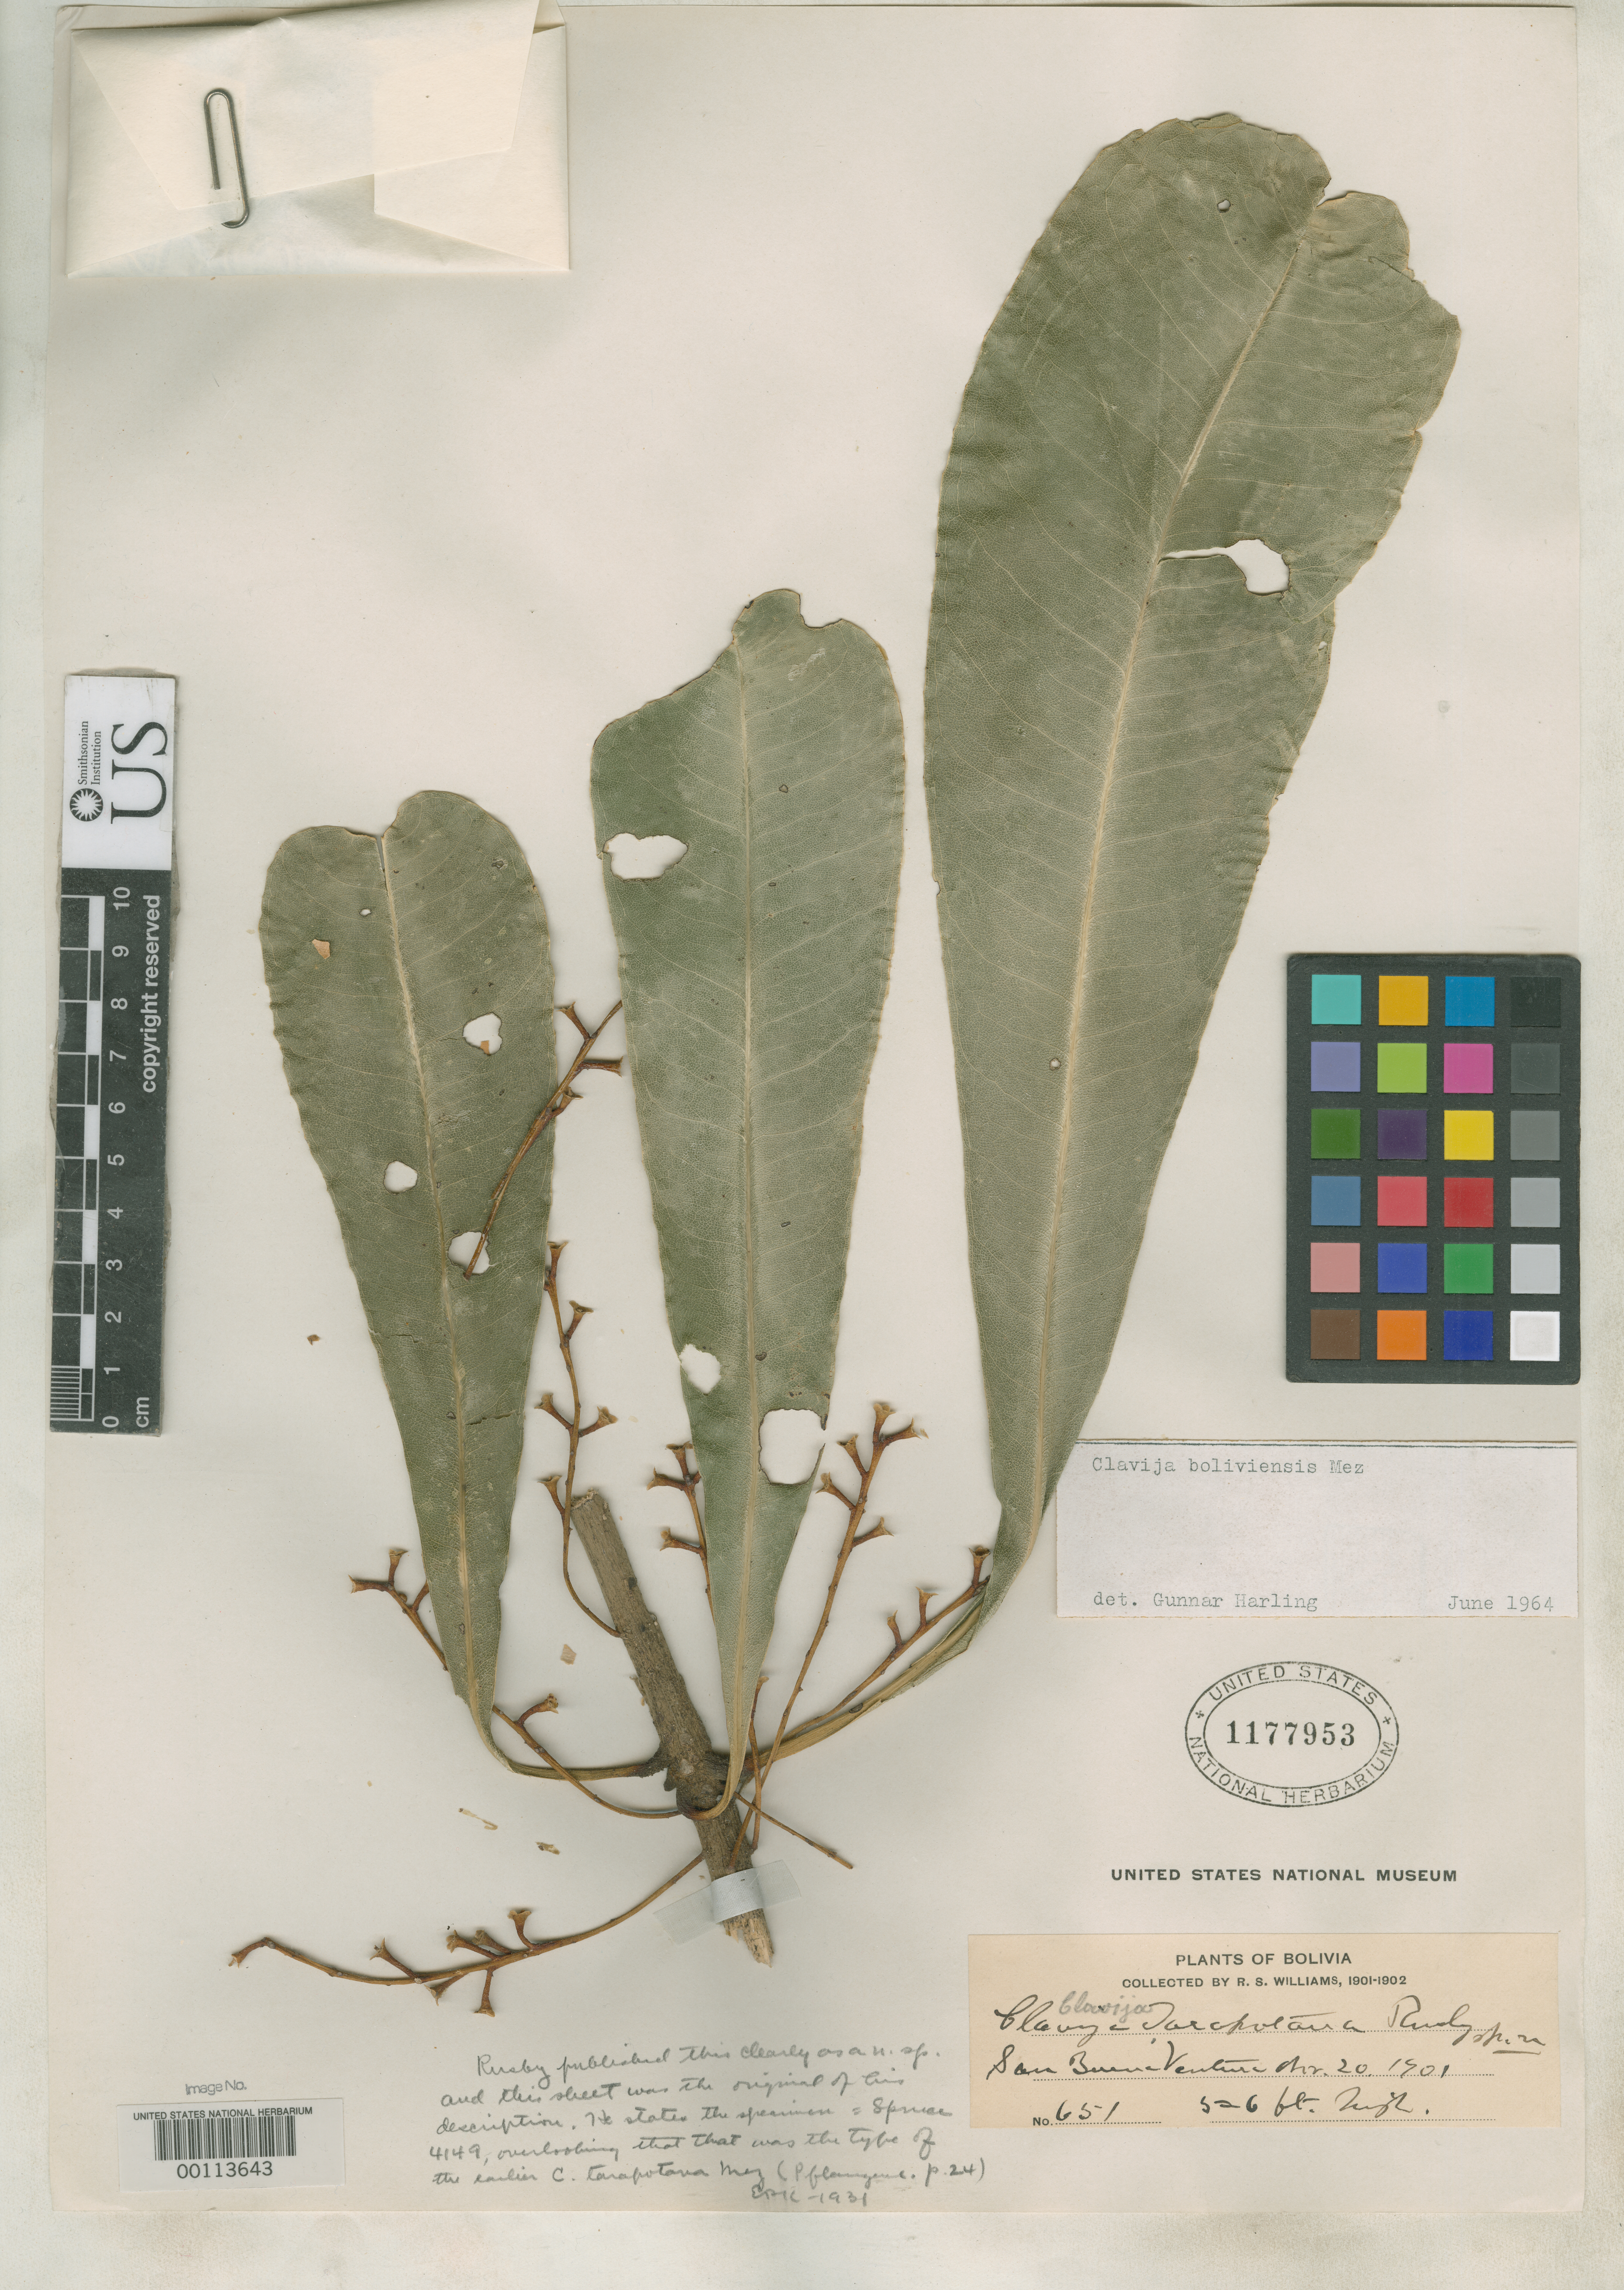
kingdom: Plantae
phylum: Tracheophyta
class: Magnoliopsida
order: Ericales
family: Primulaceae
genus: Clavija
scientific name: Clavija tarapotana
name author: Rusby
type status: Isotype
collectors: R. S. Williams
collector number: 651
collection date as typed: Nov. 20, 1901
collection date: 1901-11-20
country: Bolivia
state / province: La Paz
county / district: Iturralde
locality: San Buena Ventura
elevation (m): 457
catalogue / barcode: US 1177953